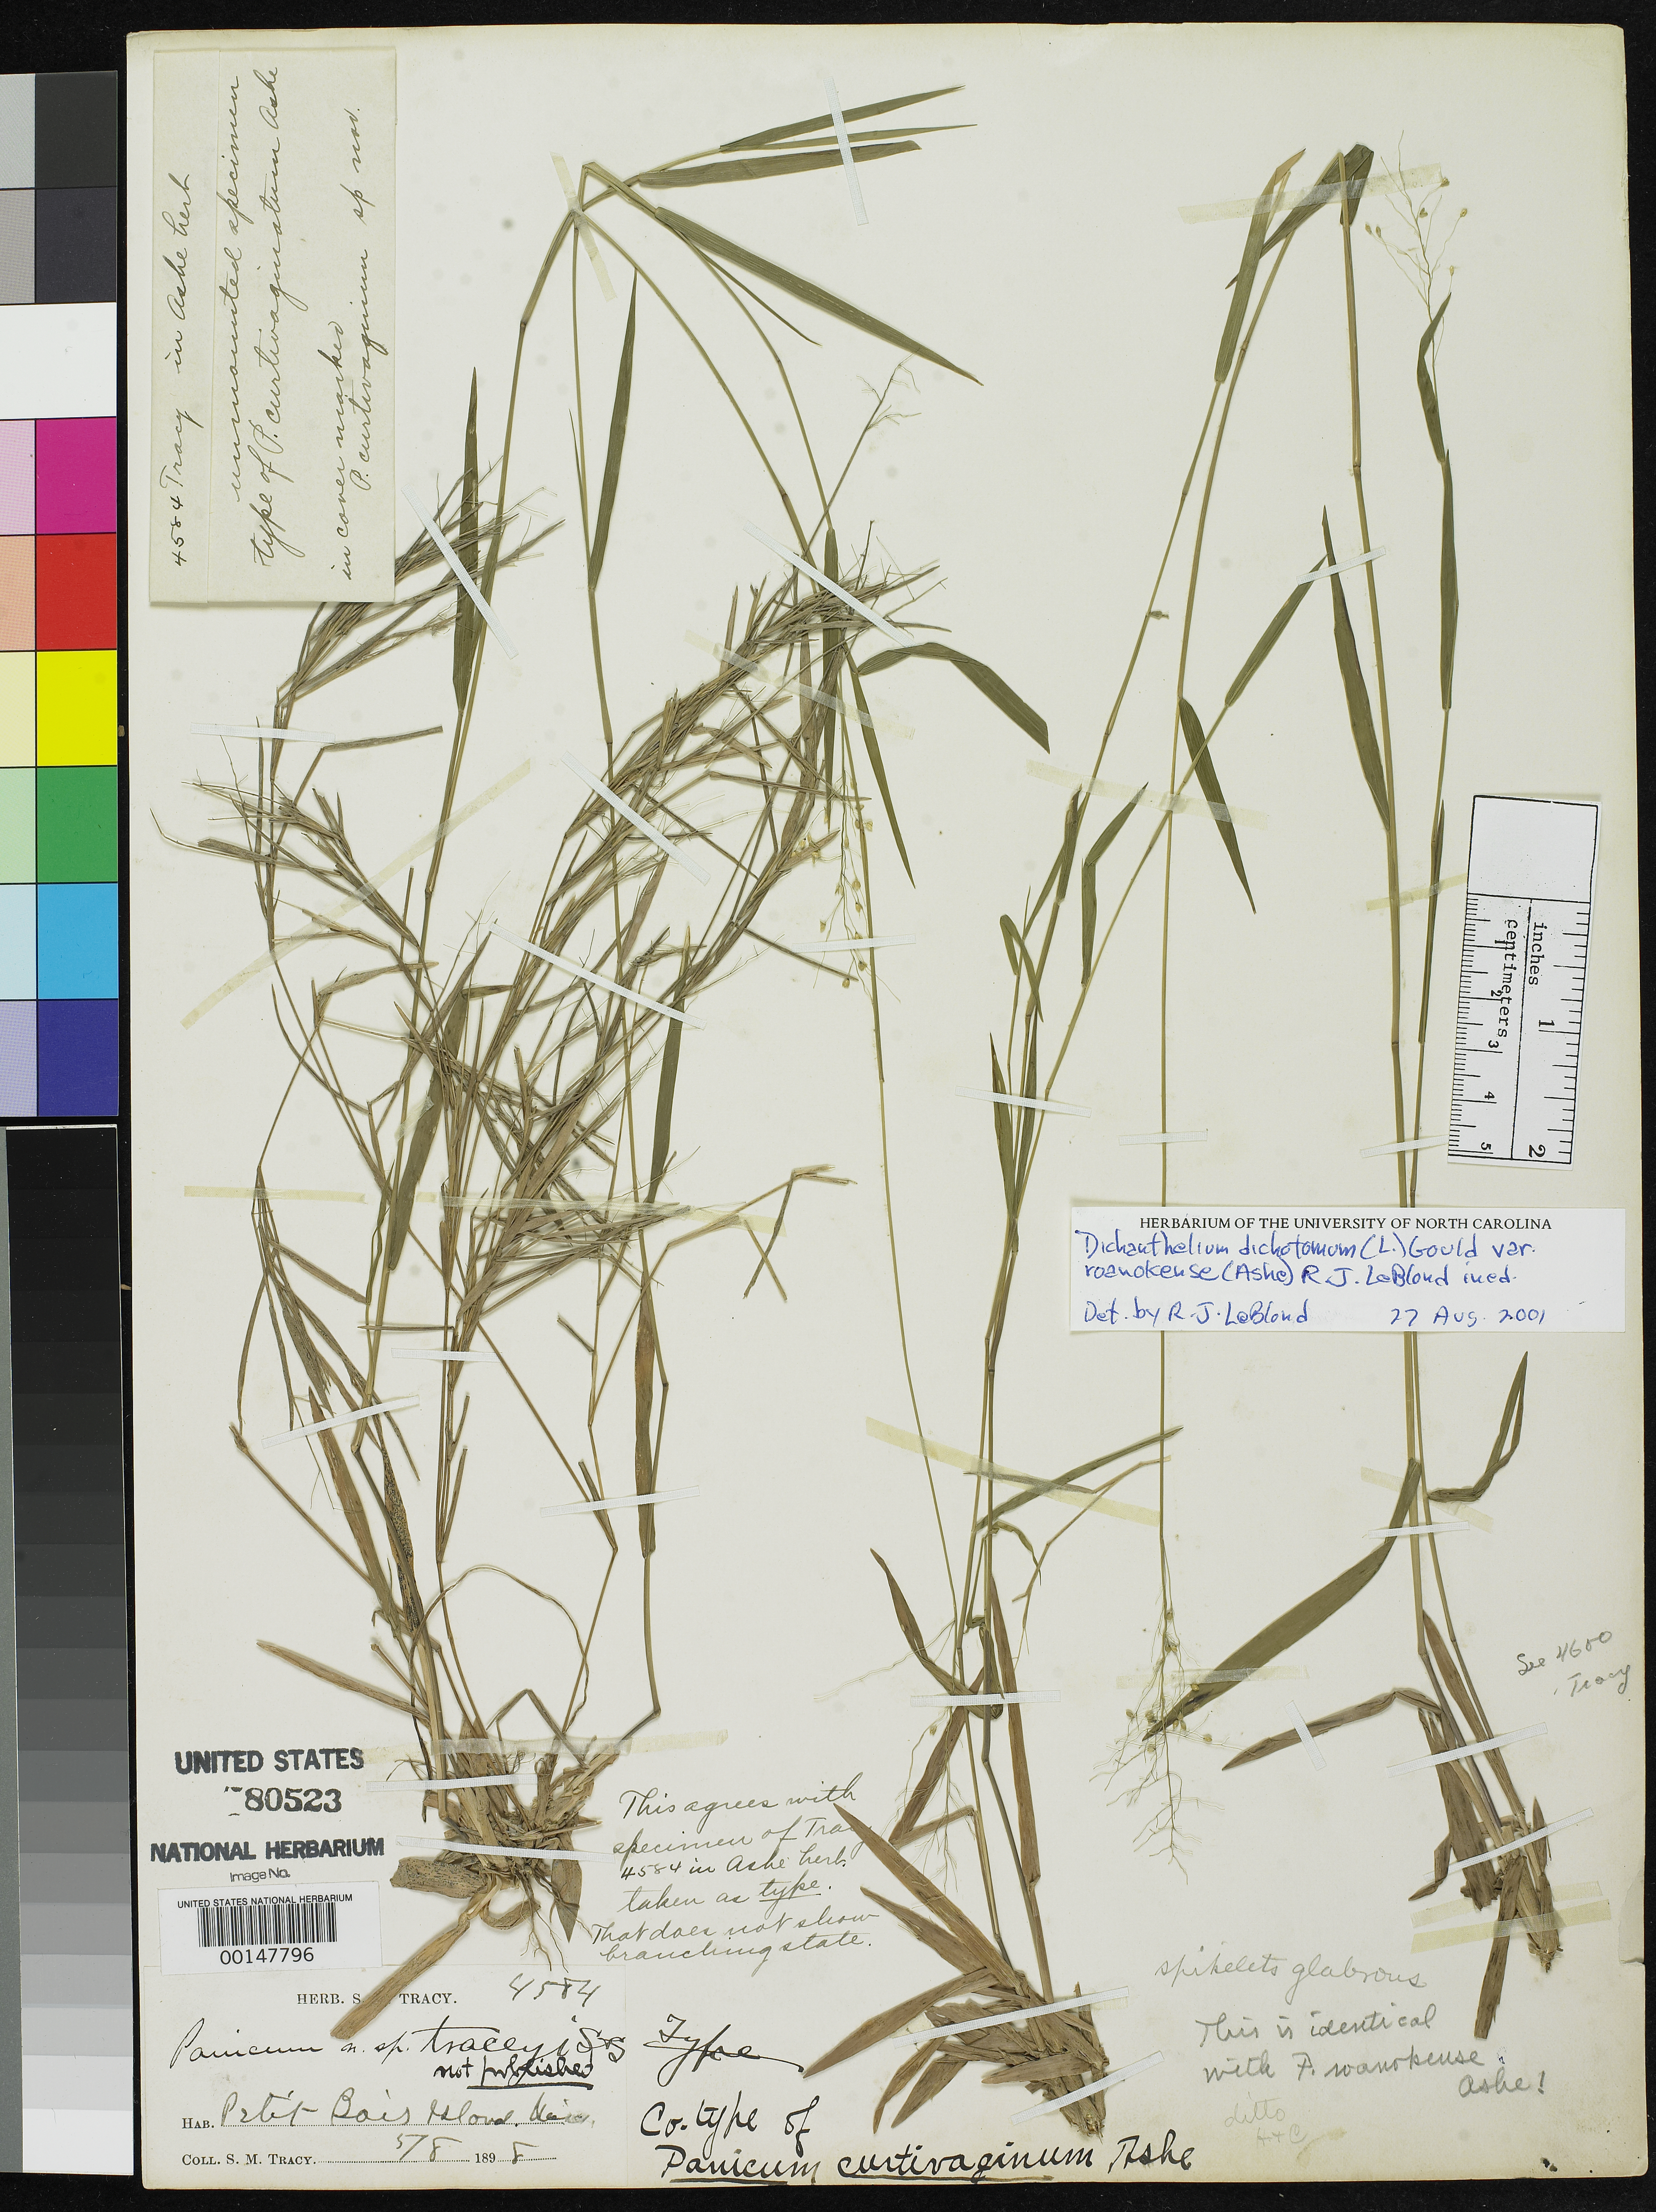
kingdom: Plantae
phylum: Tracheophyta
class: Liliopsida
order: Poales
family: Poaceae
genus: Panicum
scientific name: Panicum curtivaginum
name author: Ashe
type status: Isotype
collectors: S. M. Tracy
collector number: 4584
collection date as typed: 08 May 1898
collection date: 1898-05-08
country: United States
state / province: Mississippi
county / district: Jackson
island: Petit Bois Island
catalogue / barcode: US 80523